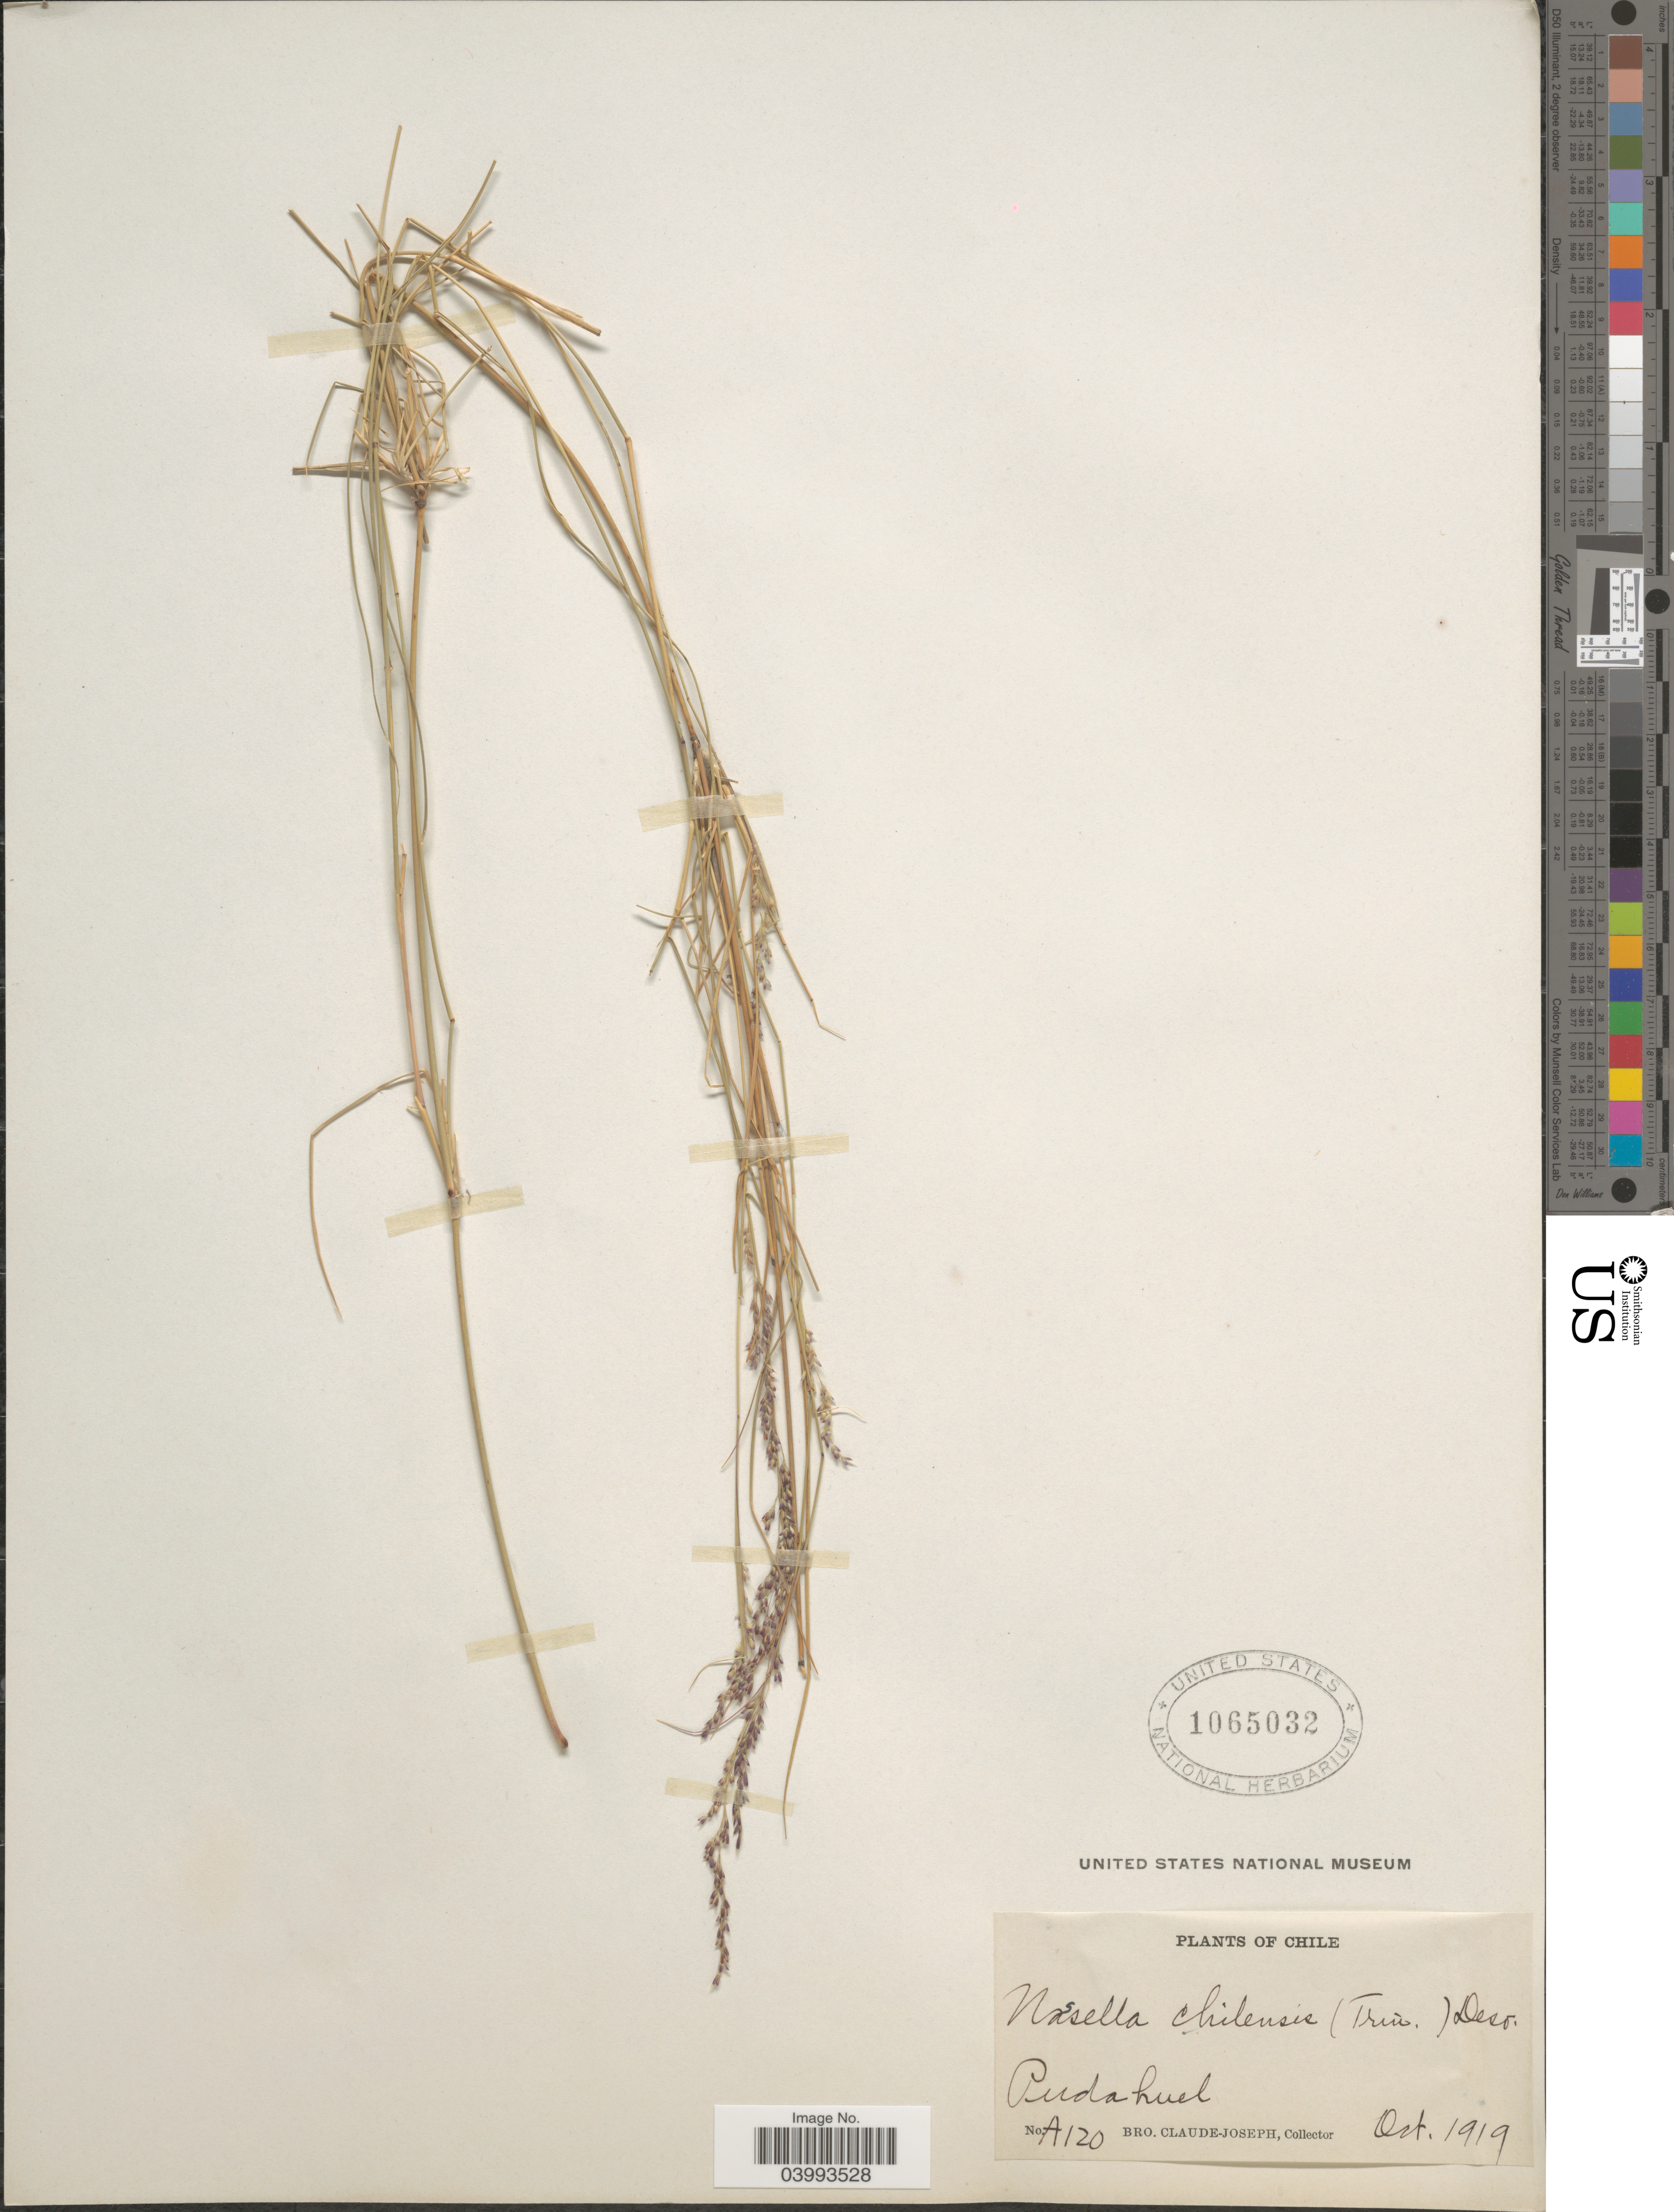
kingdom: Plantae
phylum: Tracheophyta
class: Liliopsida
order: Poales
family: Poaceae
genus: Nassella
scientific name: Nassella chilensis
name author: (Trin.) É. Desv.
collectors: Bro. Claude-Joseph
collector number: A120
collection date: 1919-10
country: Chile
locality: Pudahuel.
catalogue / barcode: US 1065032